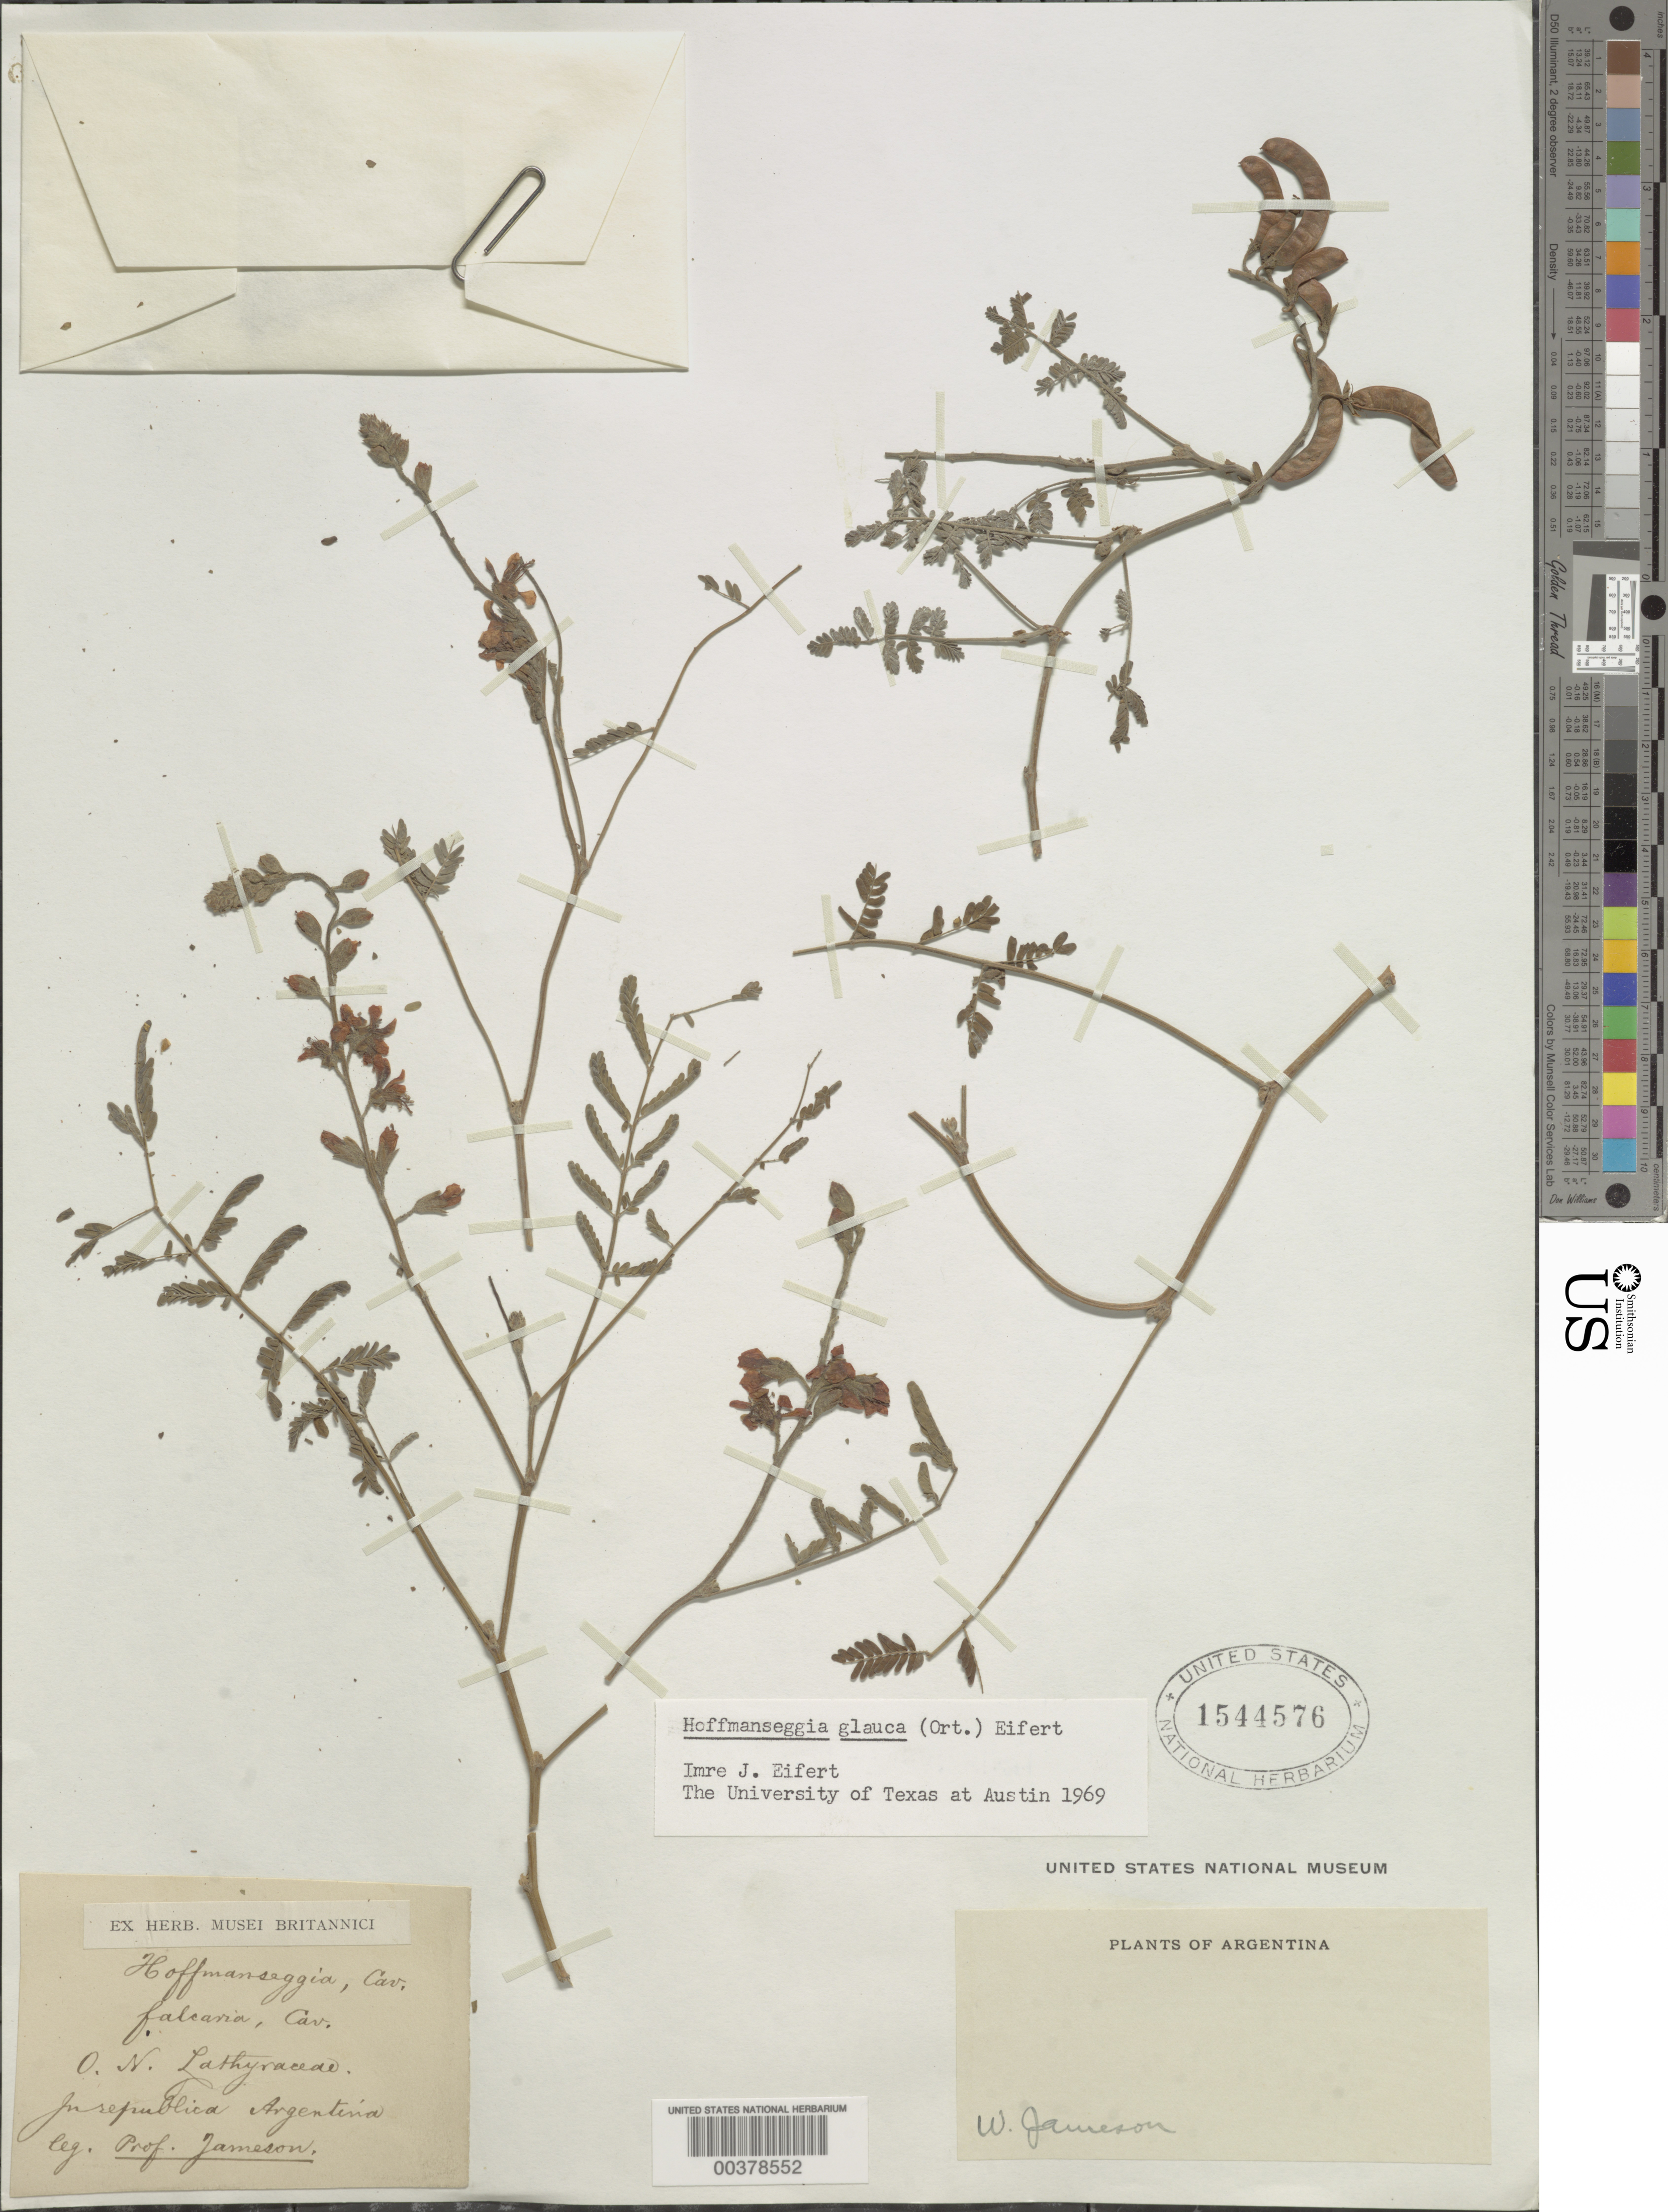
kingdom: Plantae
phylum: Tracheophyta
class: Magnoliopsida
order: Fabales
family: Fabaceae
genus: Hoffmannseggia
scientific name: Hoffmannseggia glauca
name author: (Ortega) Eifert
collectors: W. Jameson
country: Argentina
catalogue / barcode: US 1544576